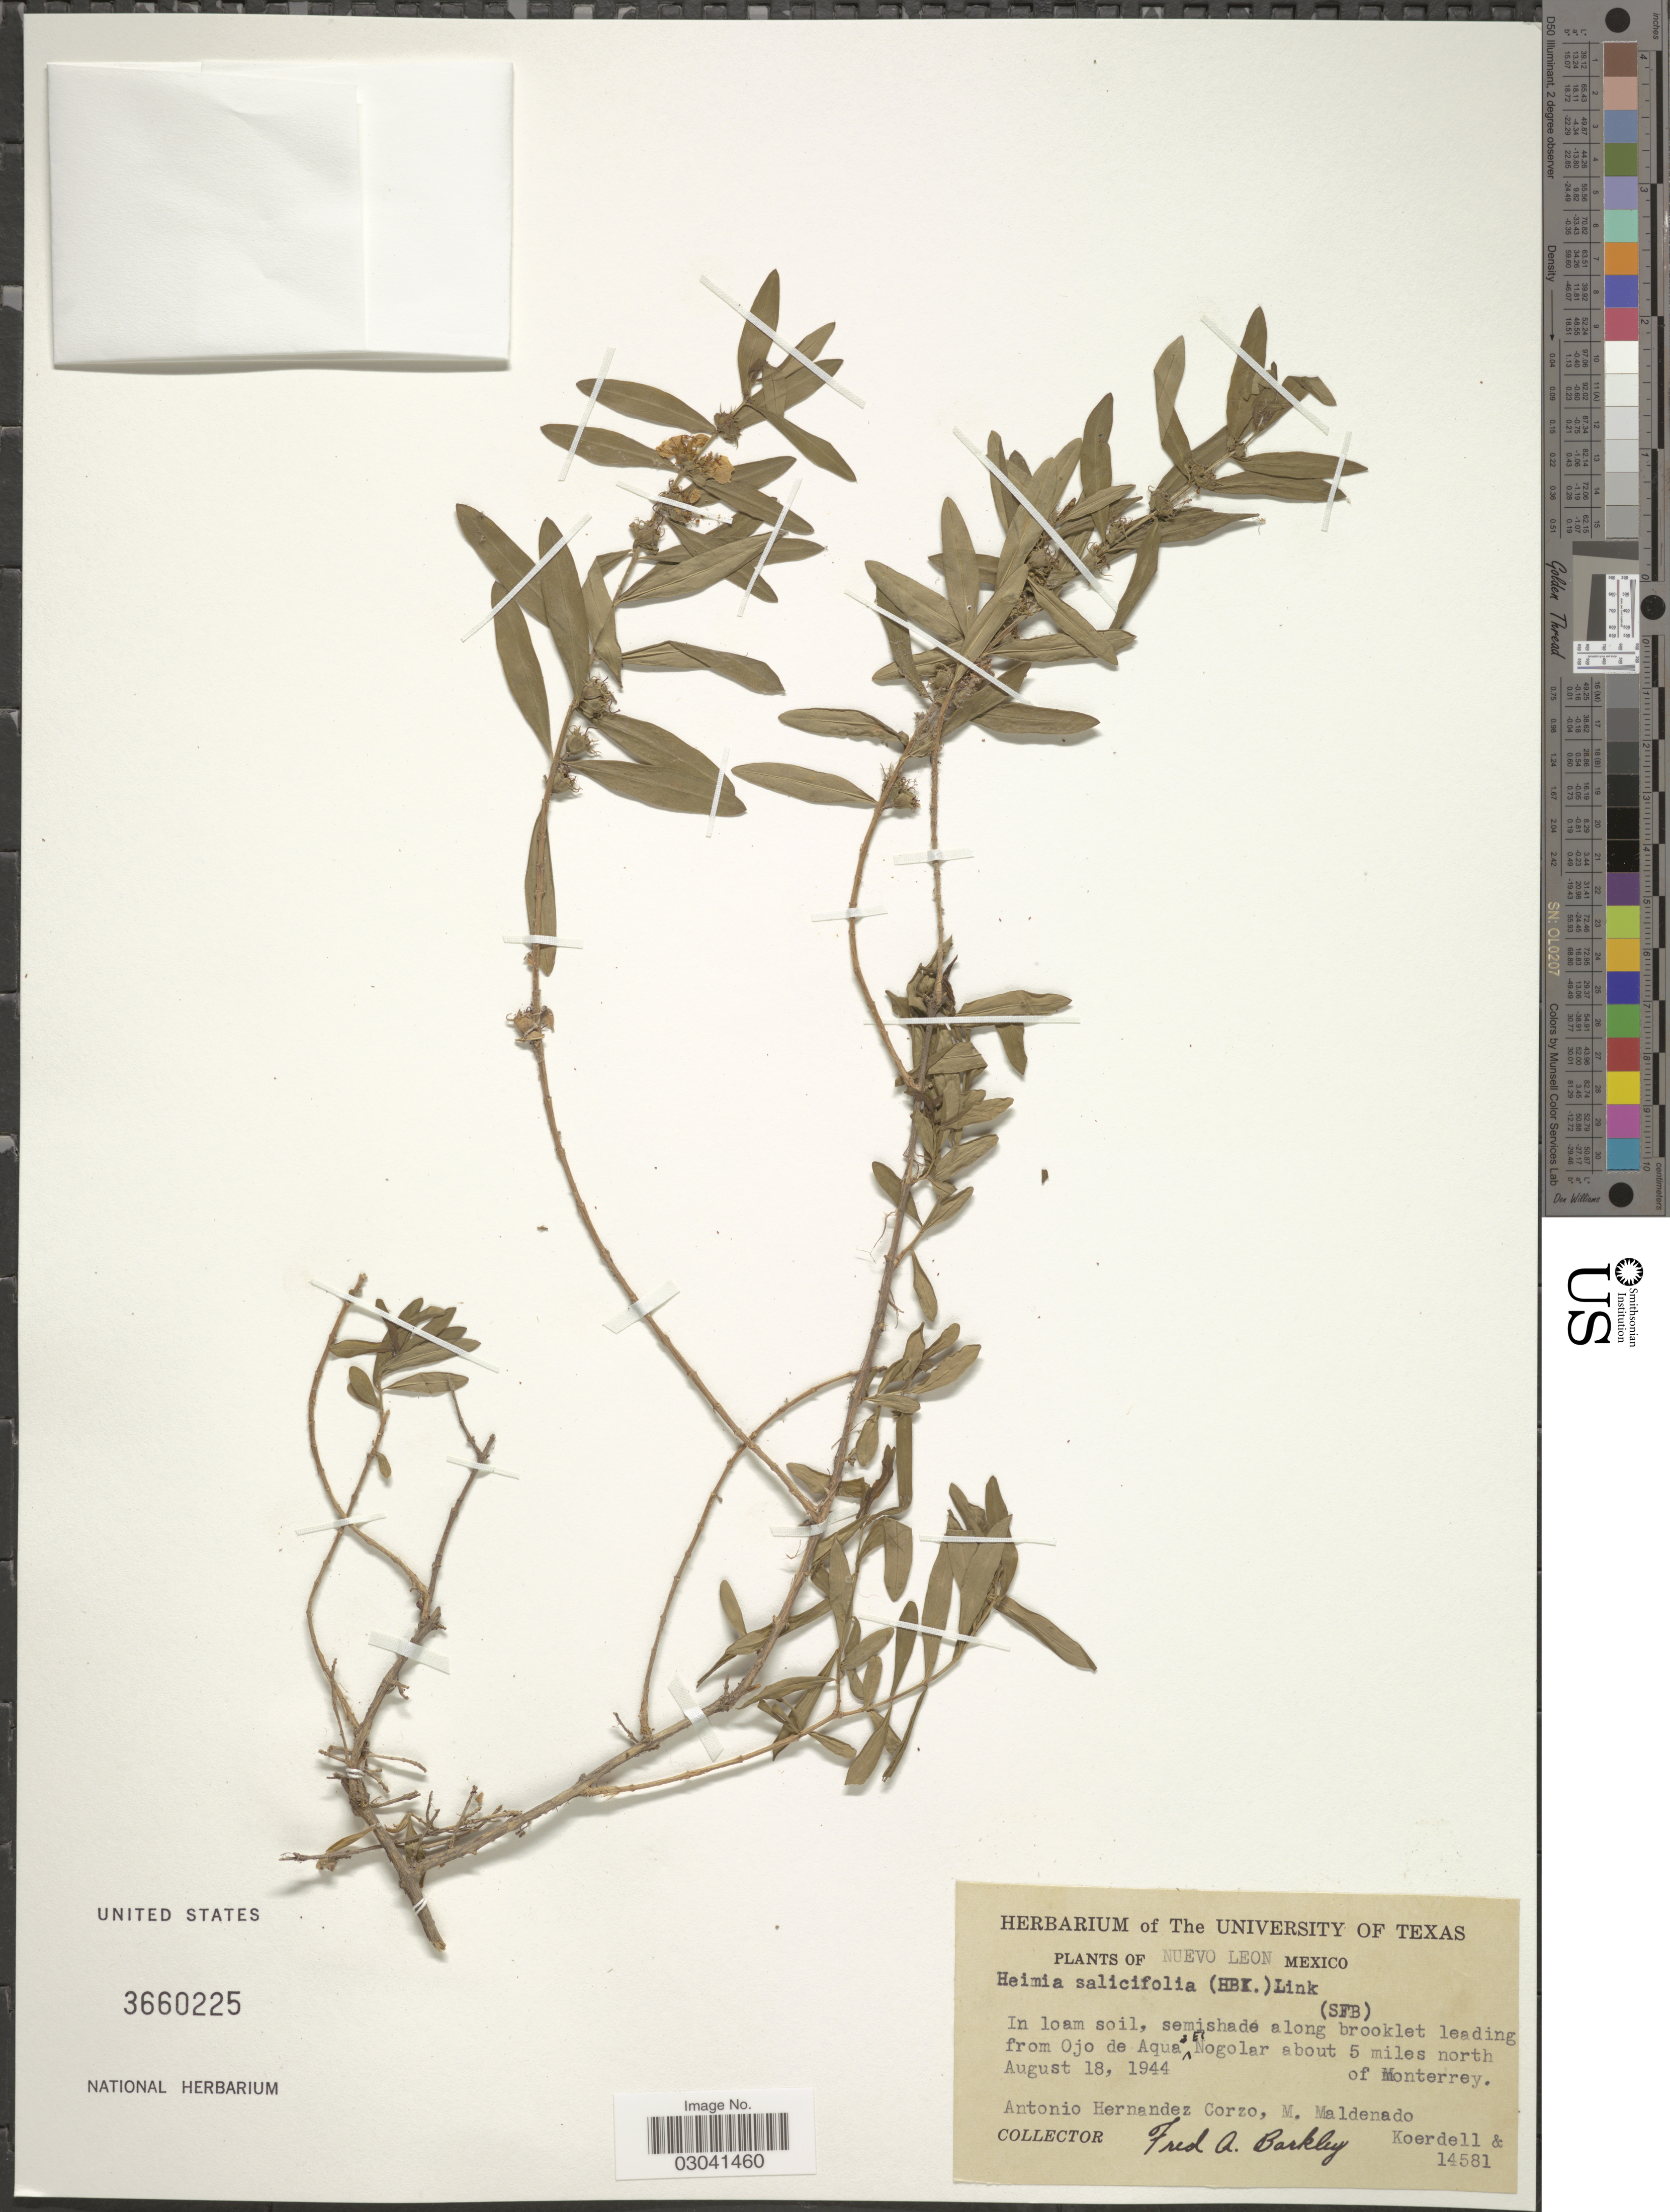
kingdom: Plantae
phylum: Tracheophyta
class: Magnoliopsida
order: Myrtales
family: Lythraceae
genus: Heimia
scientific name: Heimia salicifolia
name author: Link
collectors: A. Hernandez-Corzo, M. Maldenado-Koerdell & F. A. Barkley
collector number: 14581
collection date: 1944-08-18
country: Mexico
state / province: Nuevo León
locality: From Ojo de Aqua, El Nogolar about 5 miles north of Monterrey.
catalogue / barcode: US 3660225